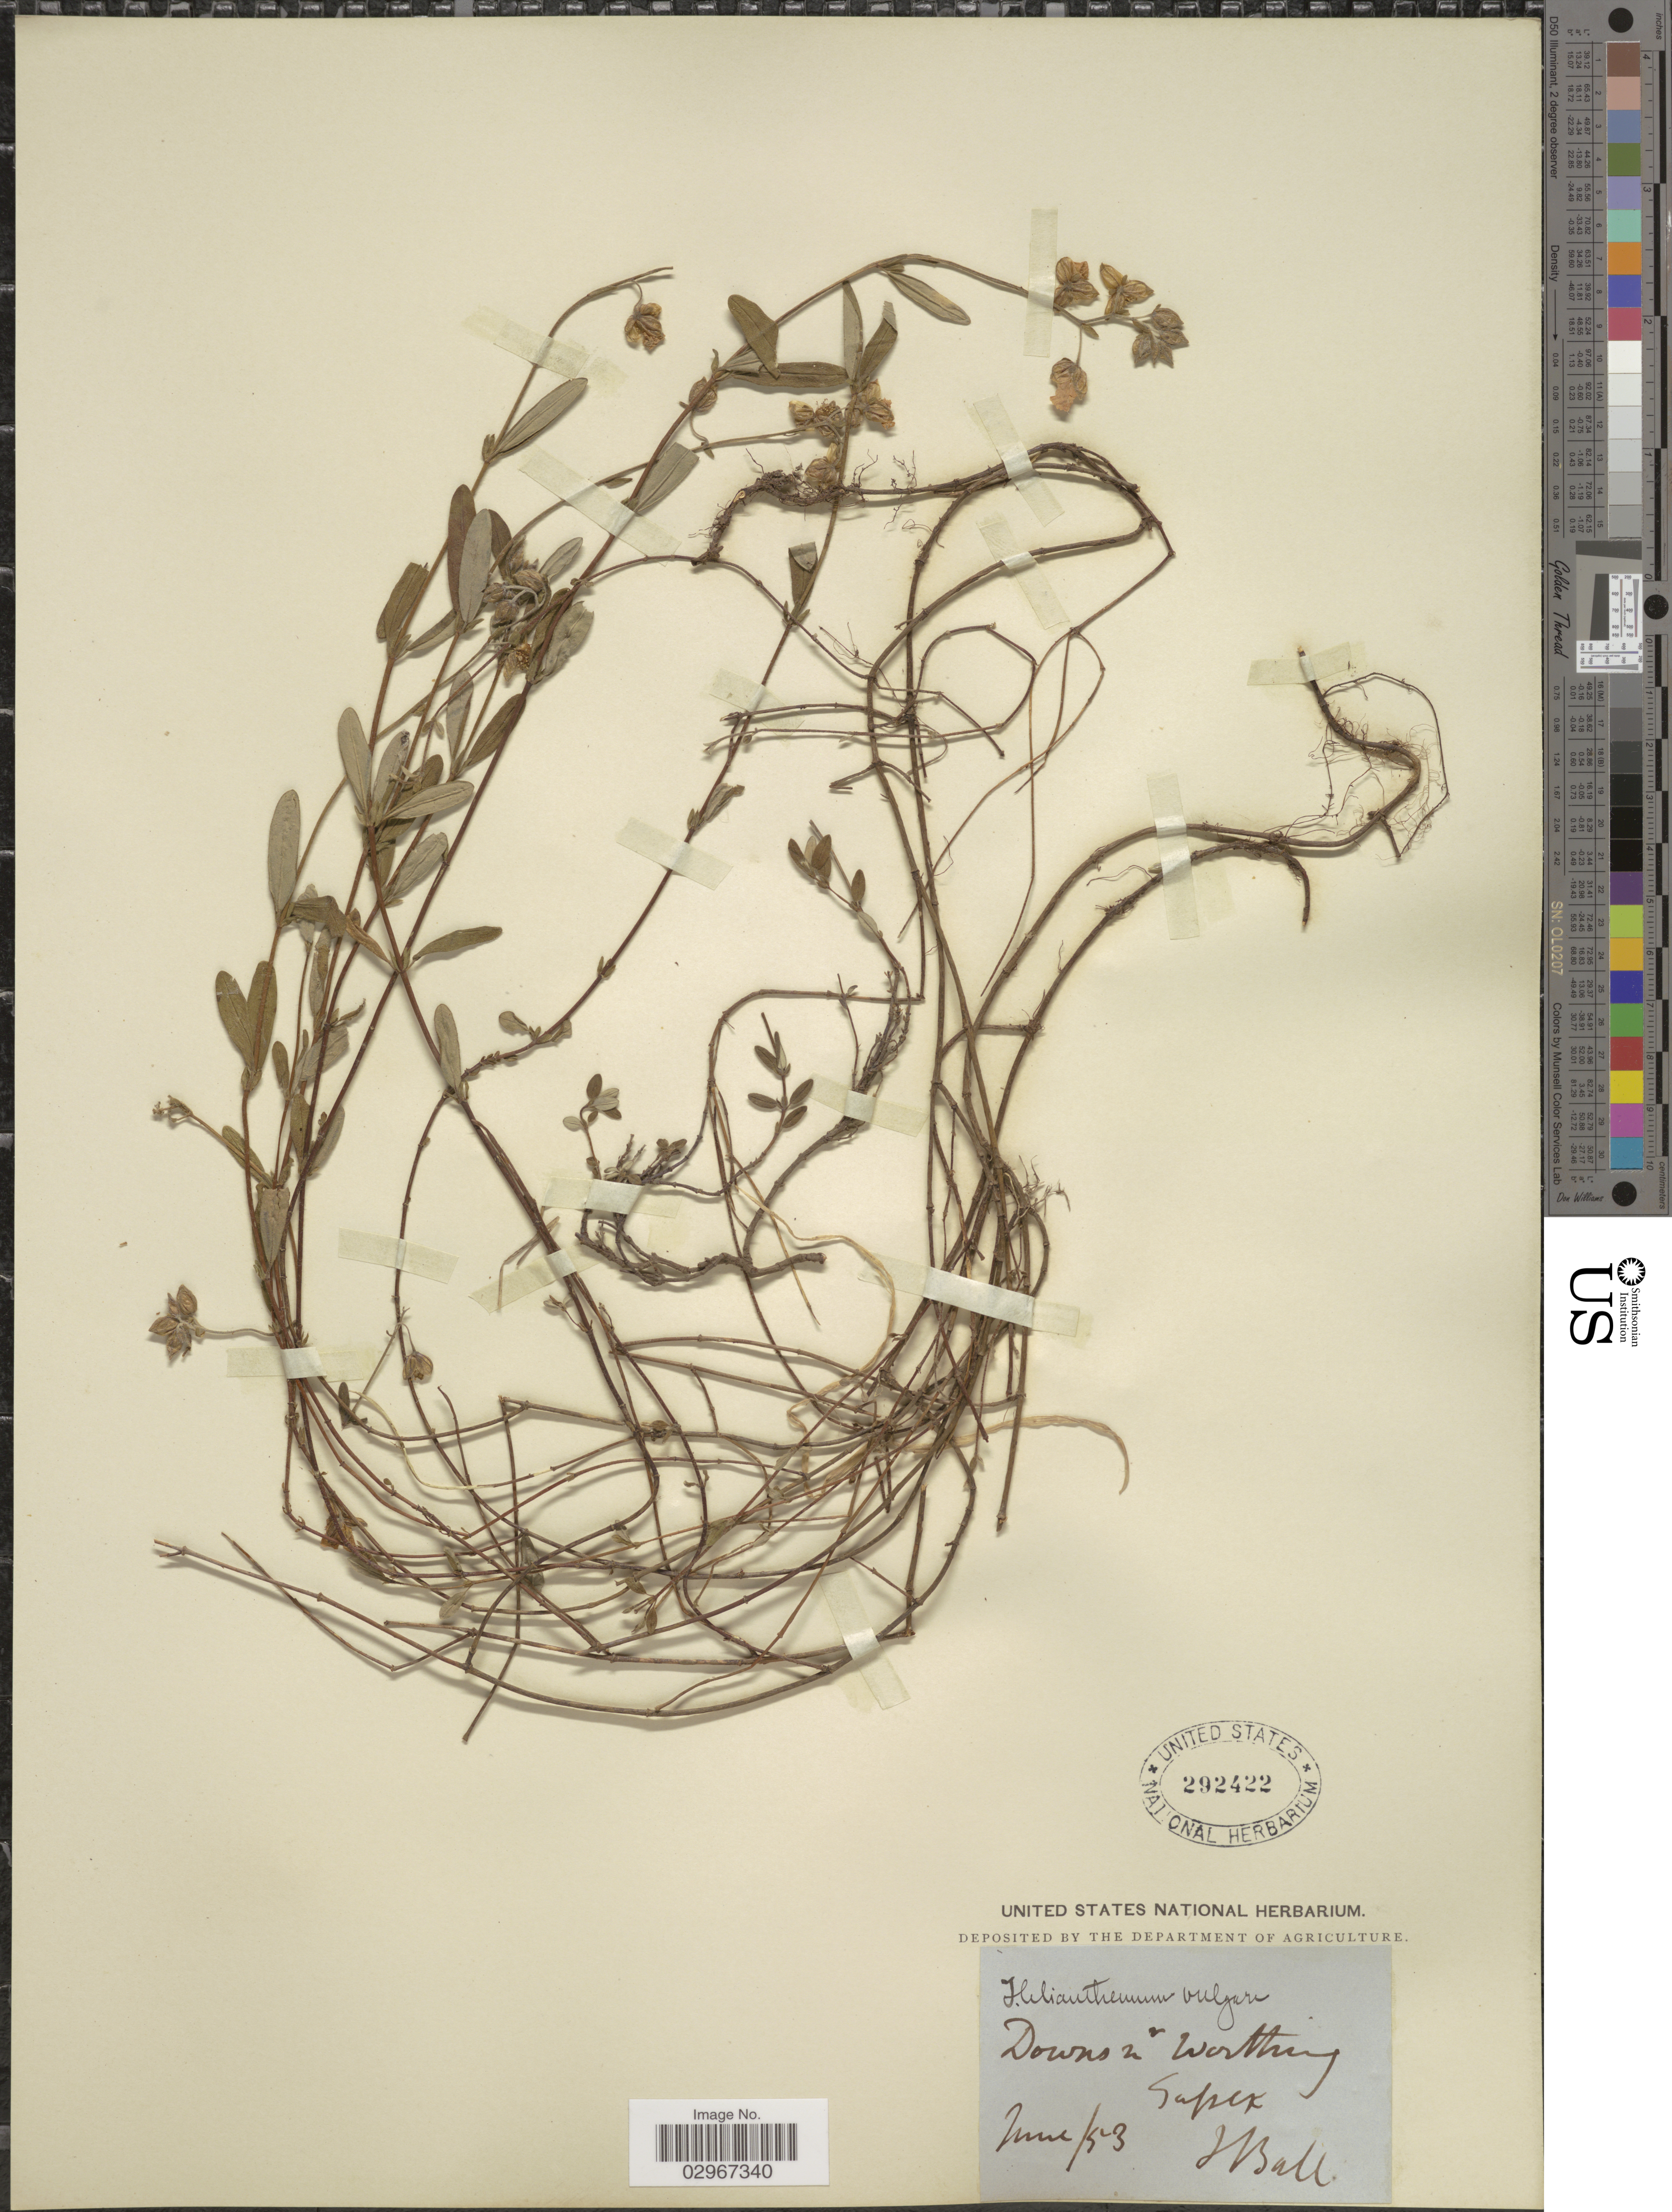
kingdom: Plantae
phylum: Tracheophyta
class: Magnoliopsida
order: Malvales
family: Cistaceae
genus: Helianthemum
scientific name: Helianthemum vulgare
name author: Gaertn.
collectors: J. Ball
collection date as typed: Transcribed d/m/y: /6/53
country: United Kingdom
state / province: England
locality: Downs nr Worthing. Sapek.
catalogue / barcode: US 292422